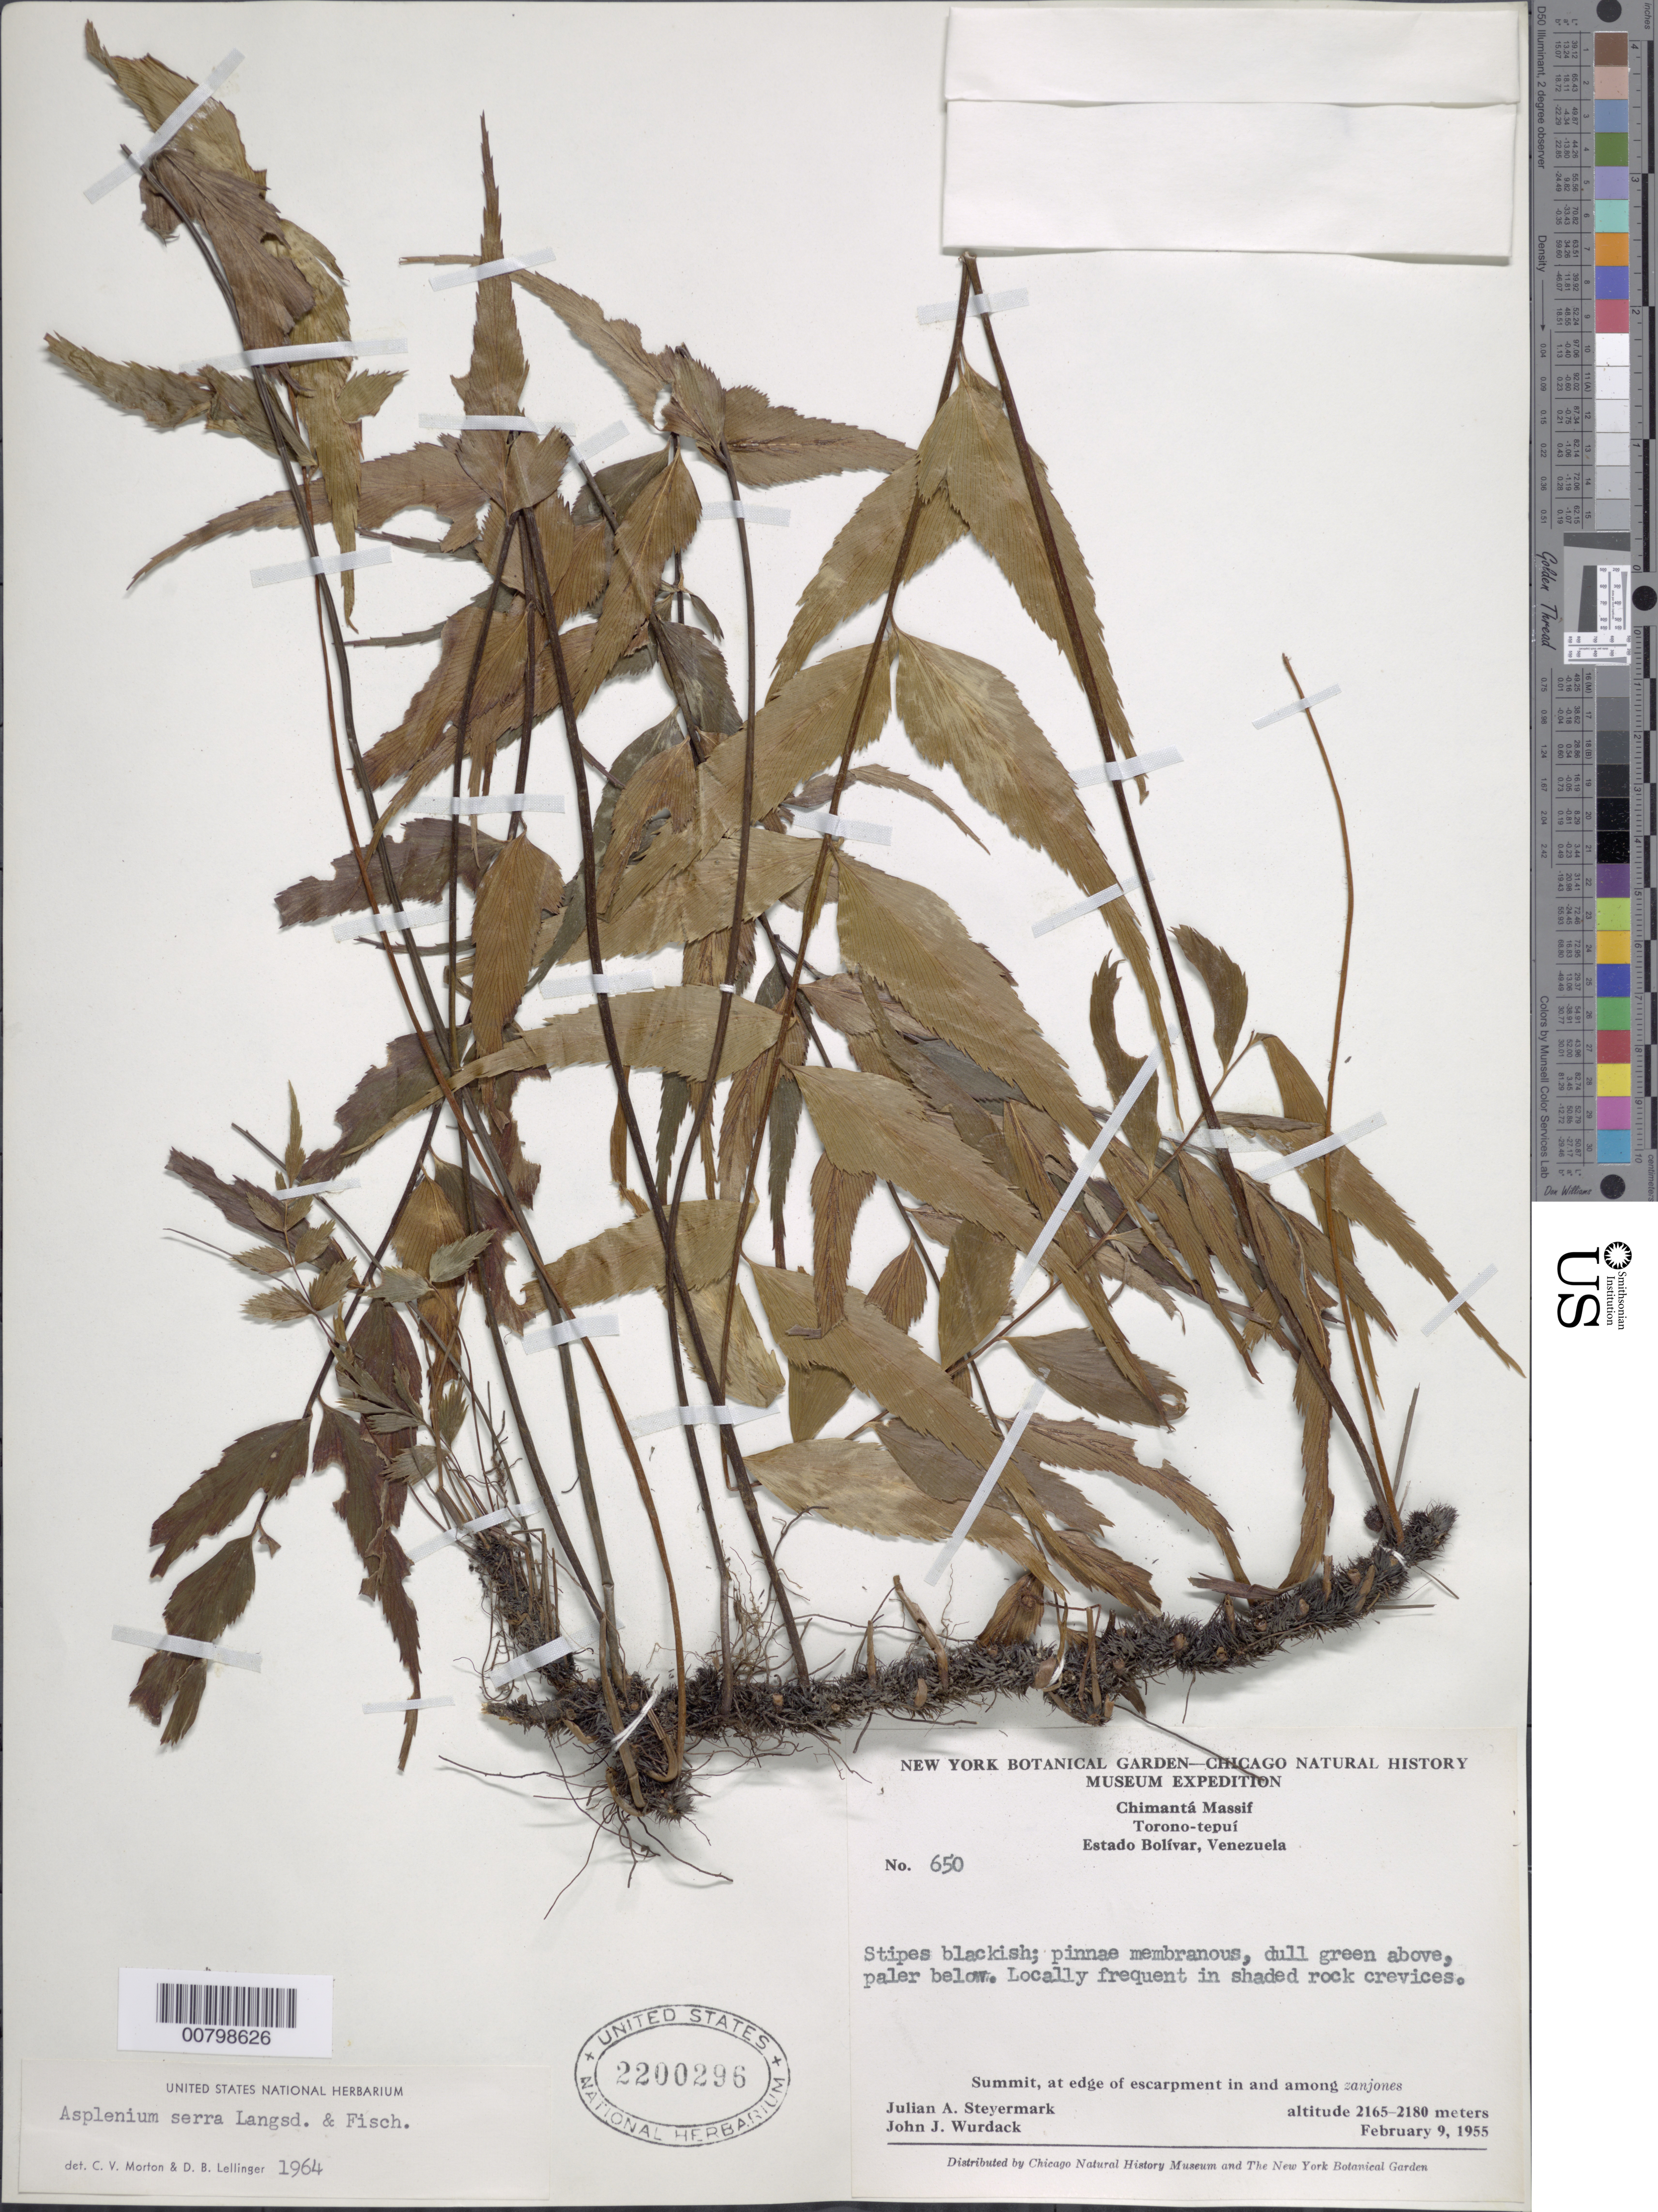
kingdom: Plantae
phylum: Tracheophyta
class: Polypodiopsida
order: Polypodiales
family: Aspleniaceae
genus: Asplenium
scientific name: Asplenium serra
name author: Langsd. & Fisch.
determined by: Morton, C. V.; Lellinger, D. B.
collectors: J. Steyermark & J. J. Wurdack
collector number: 55 650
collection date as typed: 9-Feb-55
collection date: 1955-02-09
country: Venezuela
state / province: Bolívar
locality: Chimantá Massif, Torono-tepuí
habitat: Summit, edge of escarpment in and among zanjones; in shaded rock crevices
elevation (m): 2165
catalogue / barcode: US 2200296